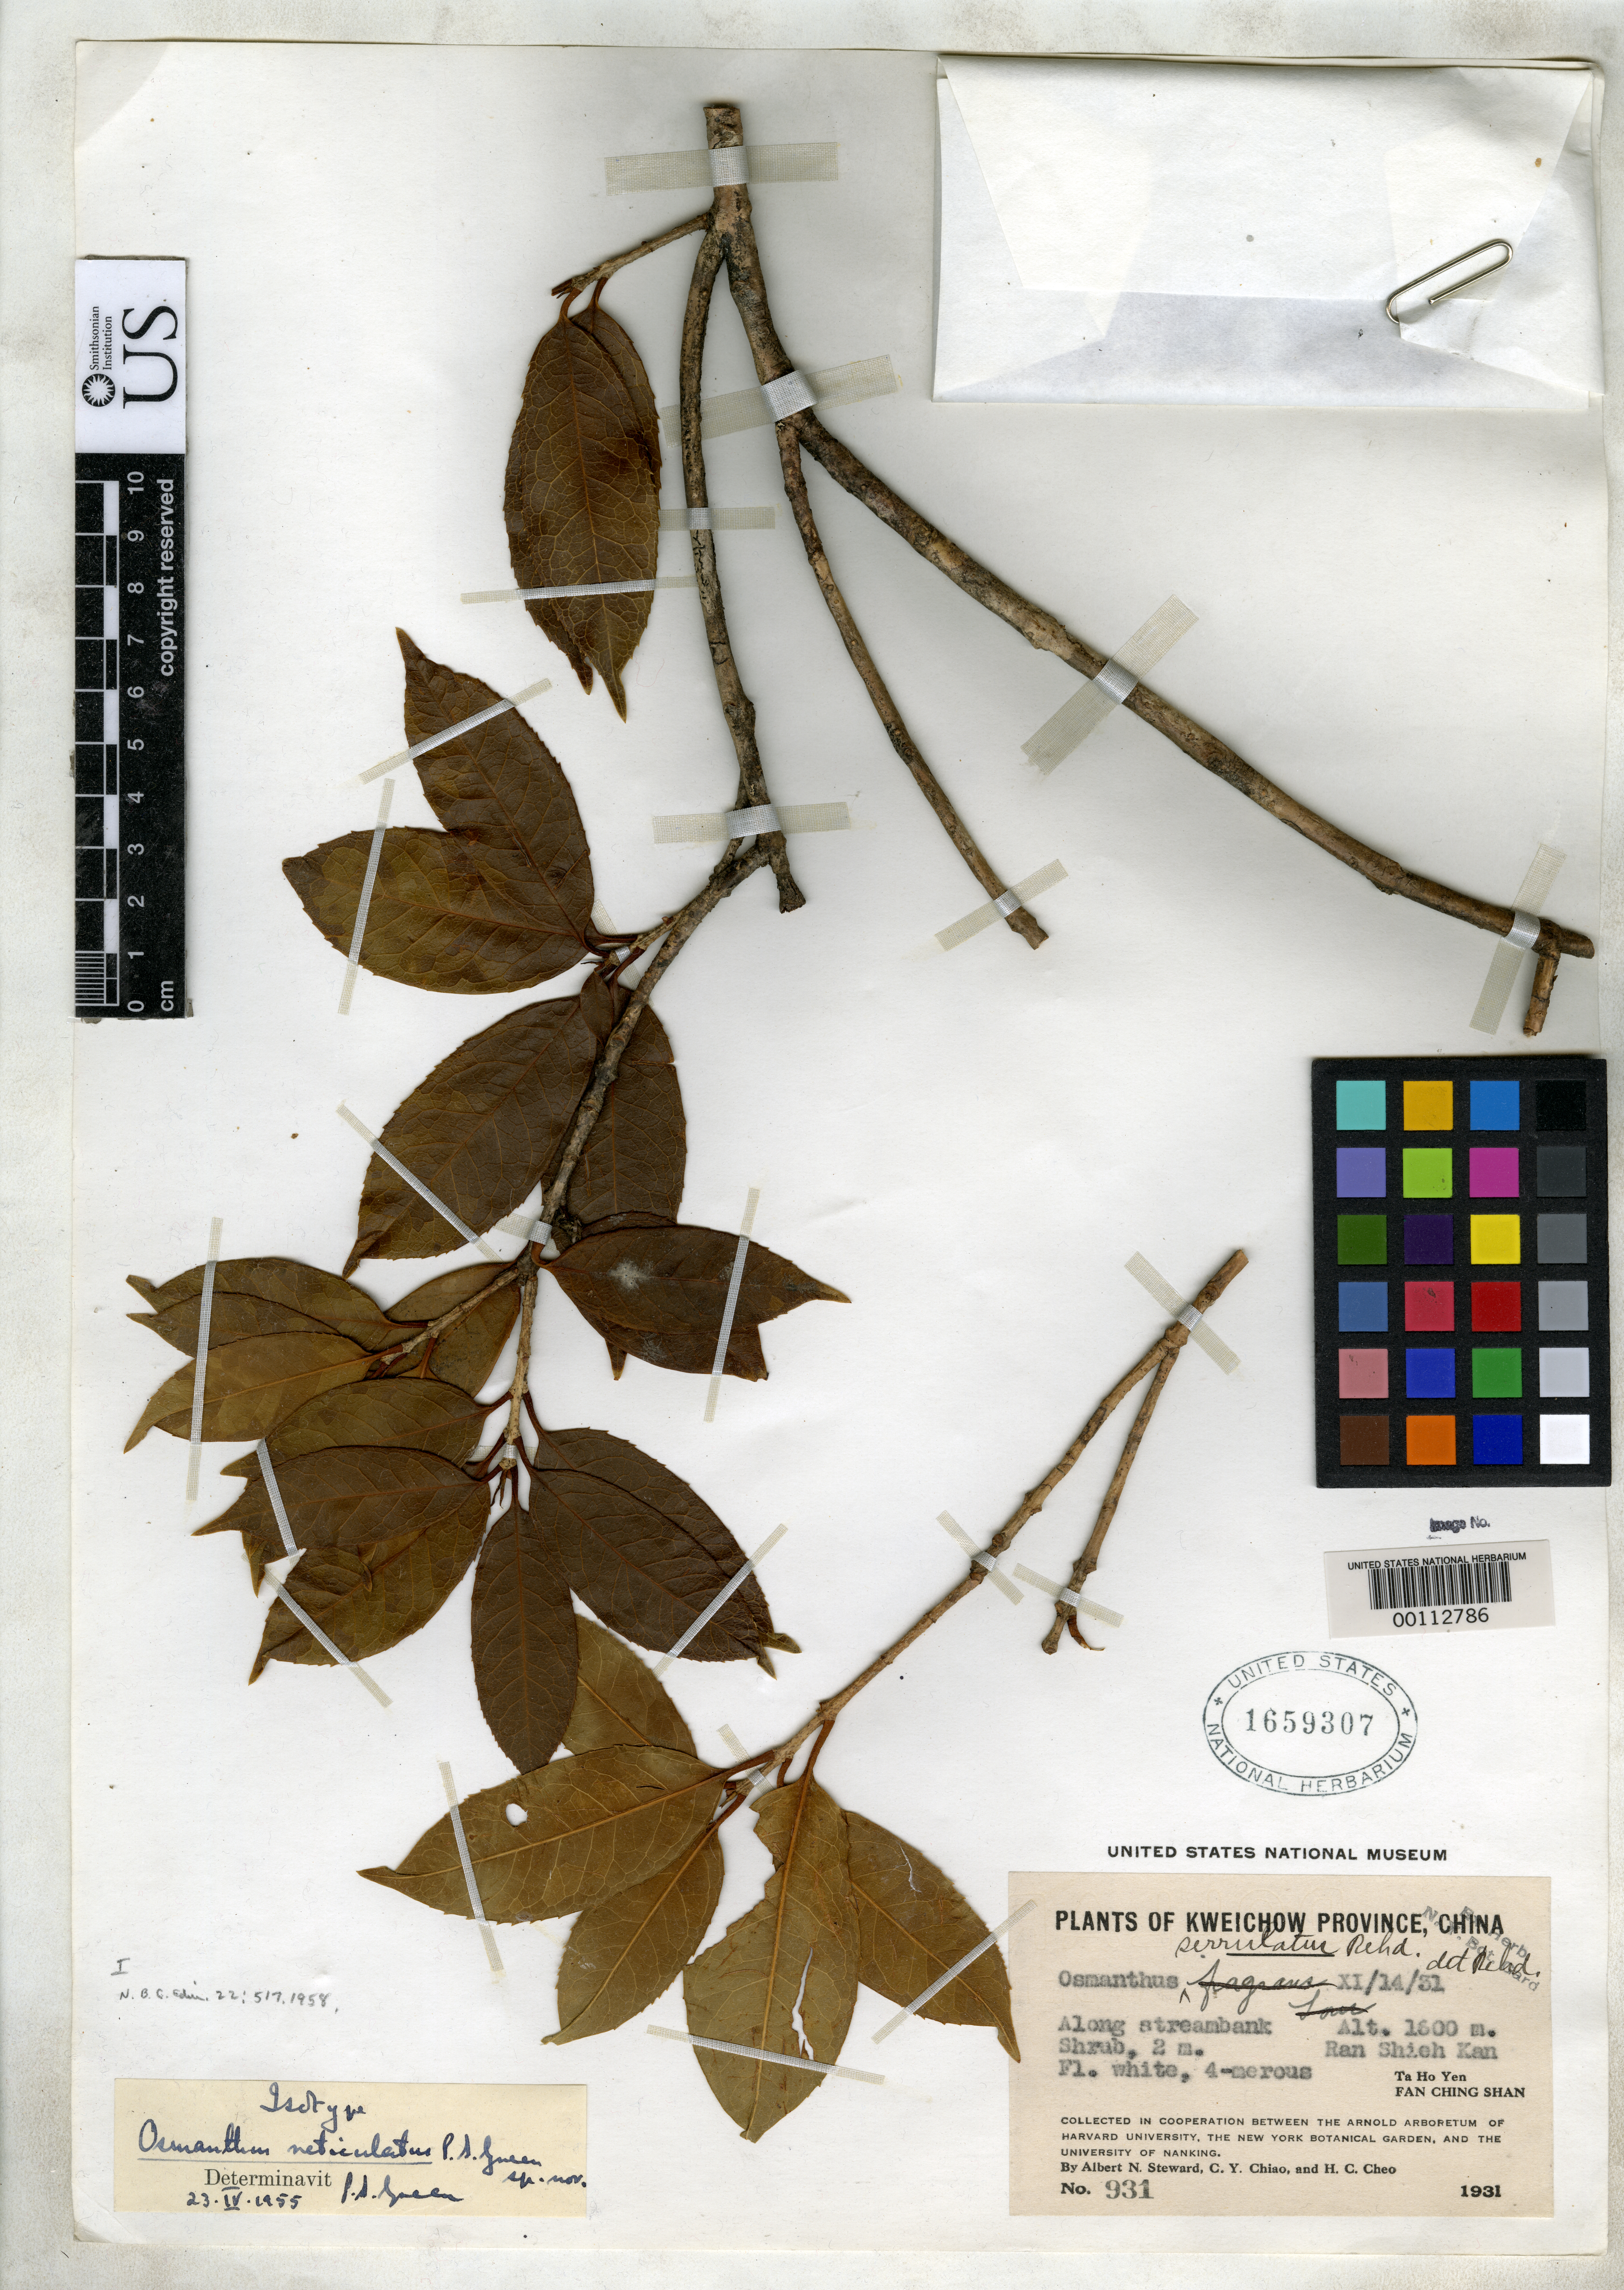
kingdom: Plantae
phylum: Tracheophyta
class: Magnoliopsida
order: Lamiales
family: Oleaceae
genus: Osmanthus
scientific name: Osmanthus reticulatus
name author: P.S. Green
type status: Isotype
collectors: A. N. Steward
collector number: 931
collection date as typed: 1931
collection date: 1931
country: China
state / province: Guizhou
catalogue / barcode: US 1659307